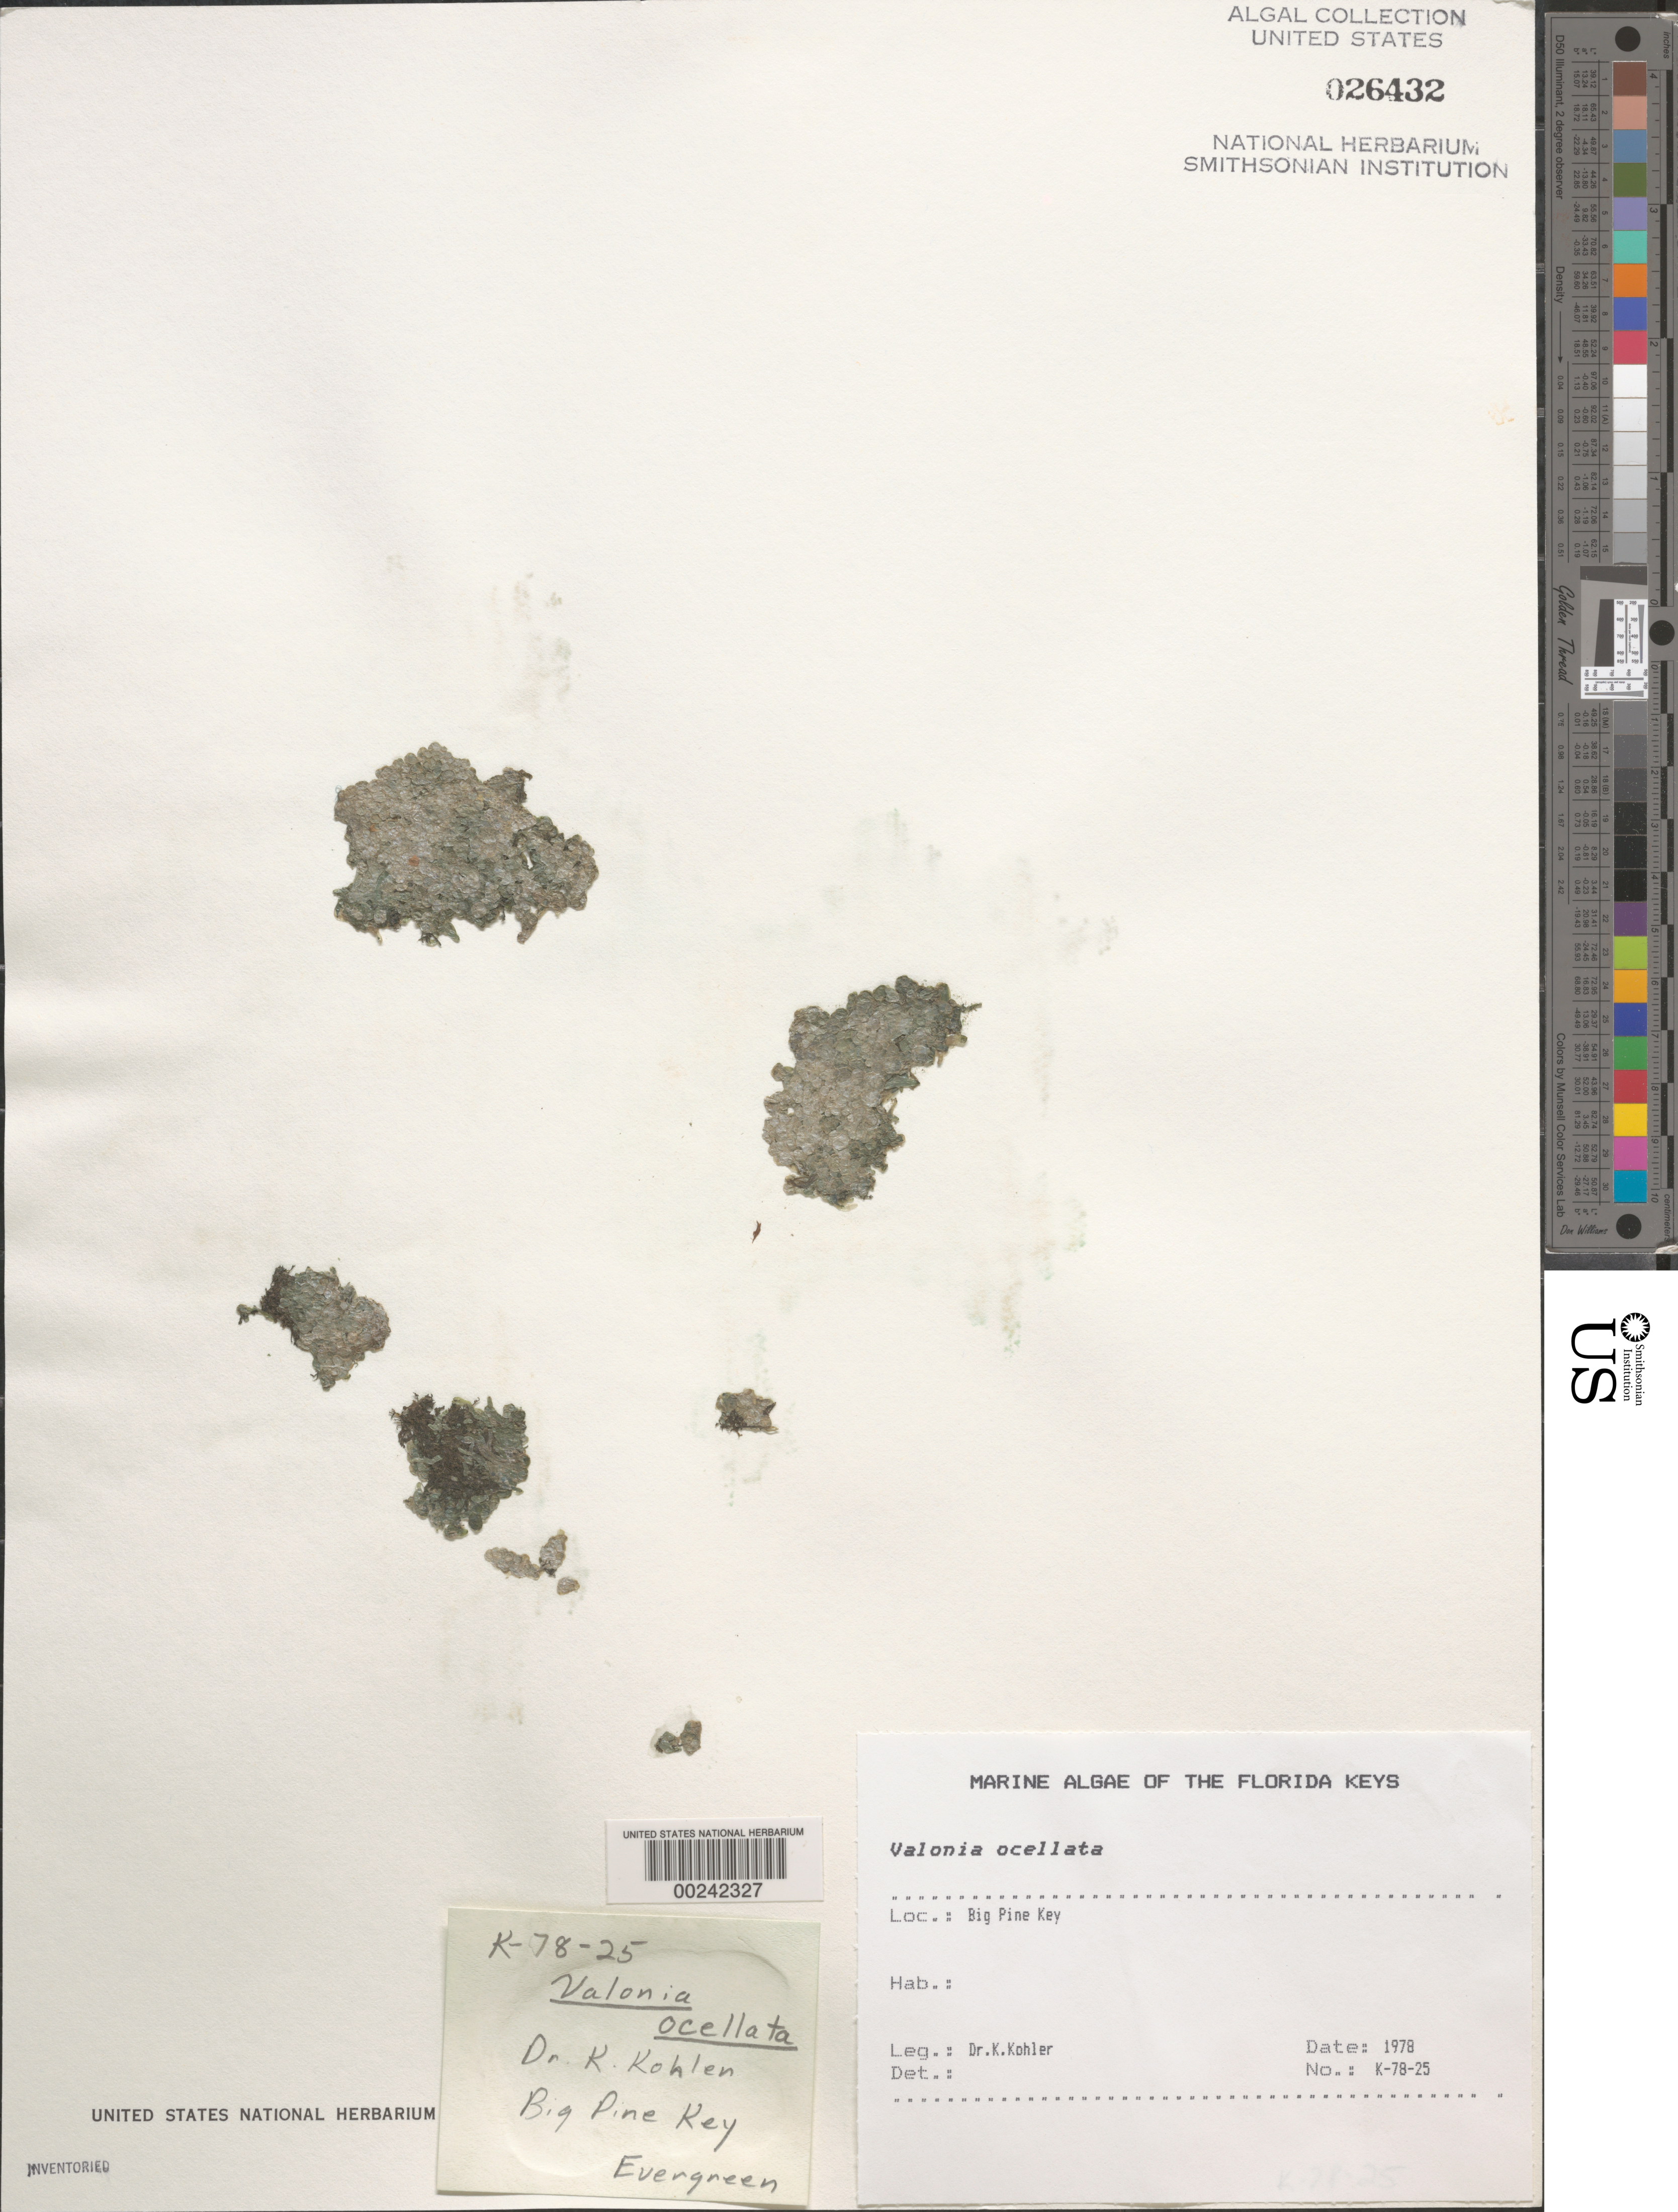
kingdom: Plantae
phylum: Chlorophyta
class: Ulvophyceae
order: Siphonocladales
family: Siphonocladaceae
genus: Dictyosphaeria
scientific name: Dictyosphaeria ocellata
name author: (M. Howe) Olsen-Stojkovich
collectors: K. Kohler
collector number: K-78-25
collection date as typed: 1978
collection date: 1978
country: United States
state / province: Florida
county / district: Monroe County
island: Big Pine Key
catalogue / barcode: US 26432